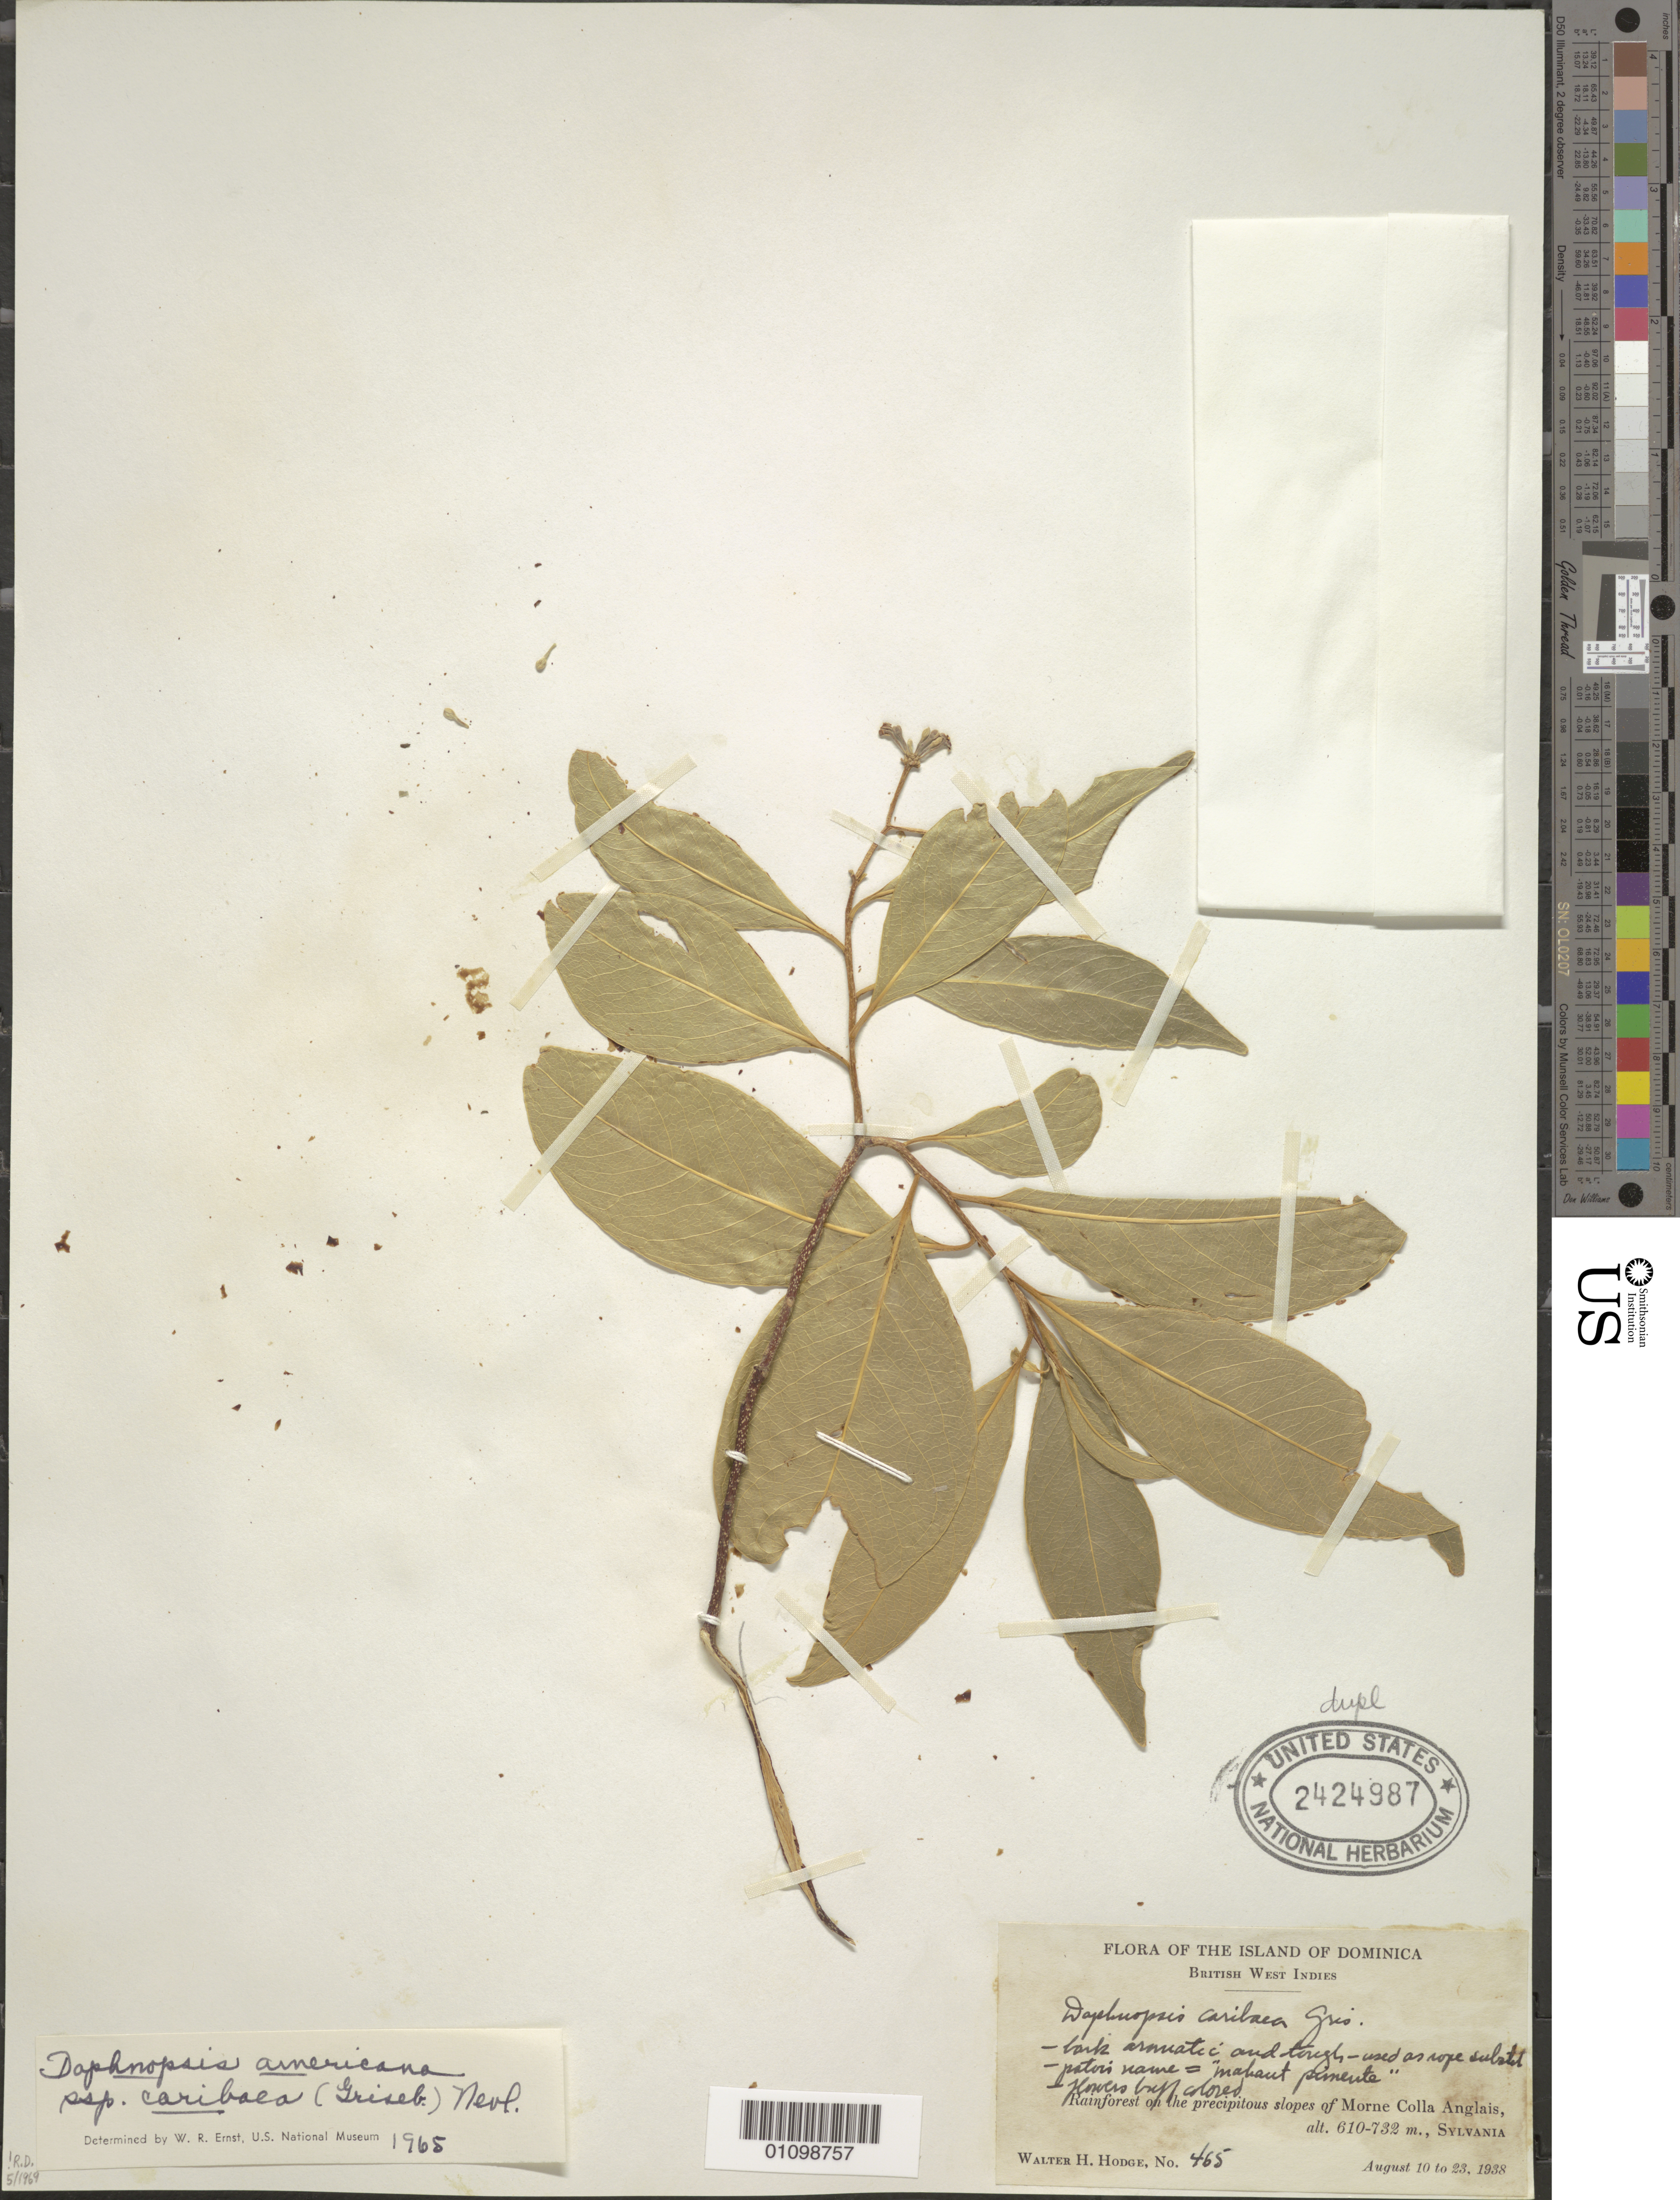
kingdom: Plantae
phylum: Tracheophyta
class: Magnoliopsida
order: Malvales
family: Thymelaeaceae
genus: Daphnopsis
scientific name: Daphnopsis americana subsp. caribaea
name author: (Griseb.) Nevling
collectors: W. Hodge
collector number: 465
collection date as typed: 10 Aug 1938 to 23 Aug 1938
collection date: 1938-08-10/1938-08-23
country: Dominica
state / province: St. David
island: Dominica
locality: Rainforest on the precipitous slopes of Morne COlla Anglais. Sylvania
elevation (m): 610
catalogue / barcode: US 2424987